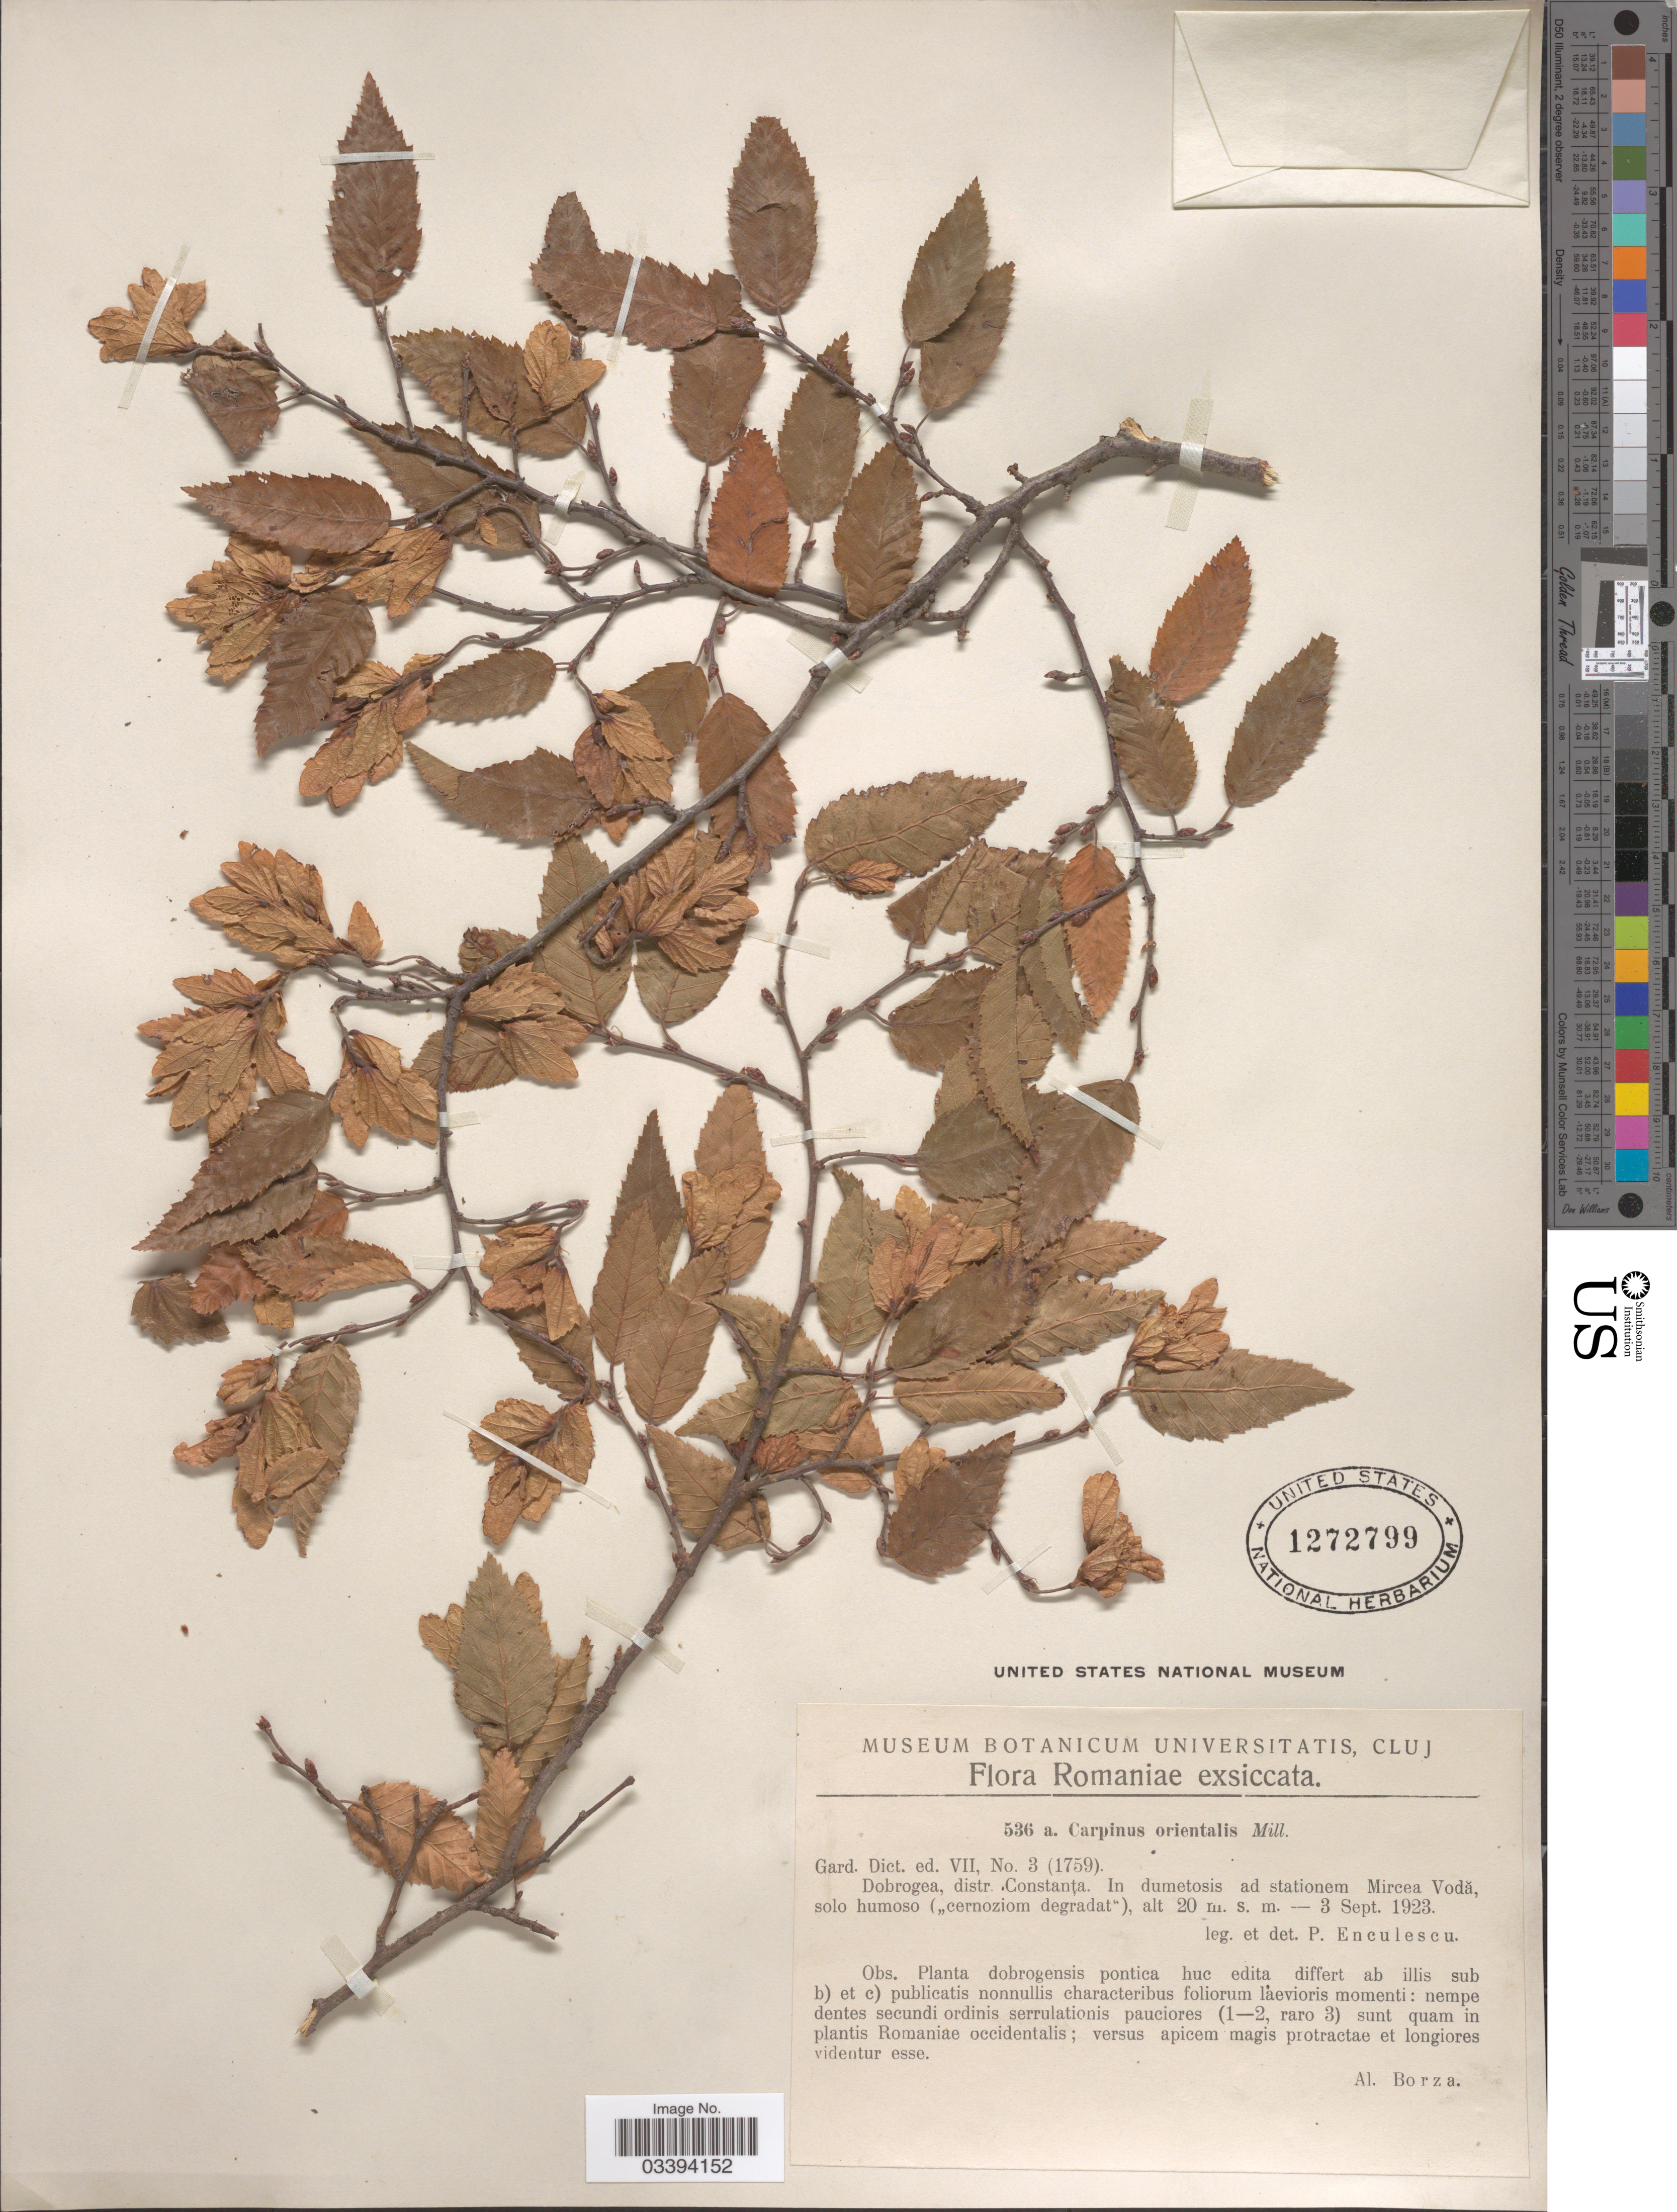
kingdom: Plantae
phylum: Tracheophyta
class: Magnoliopsida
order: Fagales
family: Betulaceae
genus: Carpinus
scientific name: Carpinus orientalis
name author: Mill.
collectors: P. Enculescu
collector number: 536 a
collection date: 1923-09-03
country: Romania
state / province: Constanta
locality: Dobrogea, distr. Constanta. In dumetosis ad stationem Mircea Vodå, solo humoso.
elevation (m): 20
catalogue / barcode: US 1272799